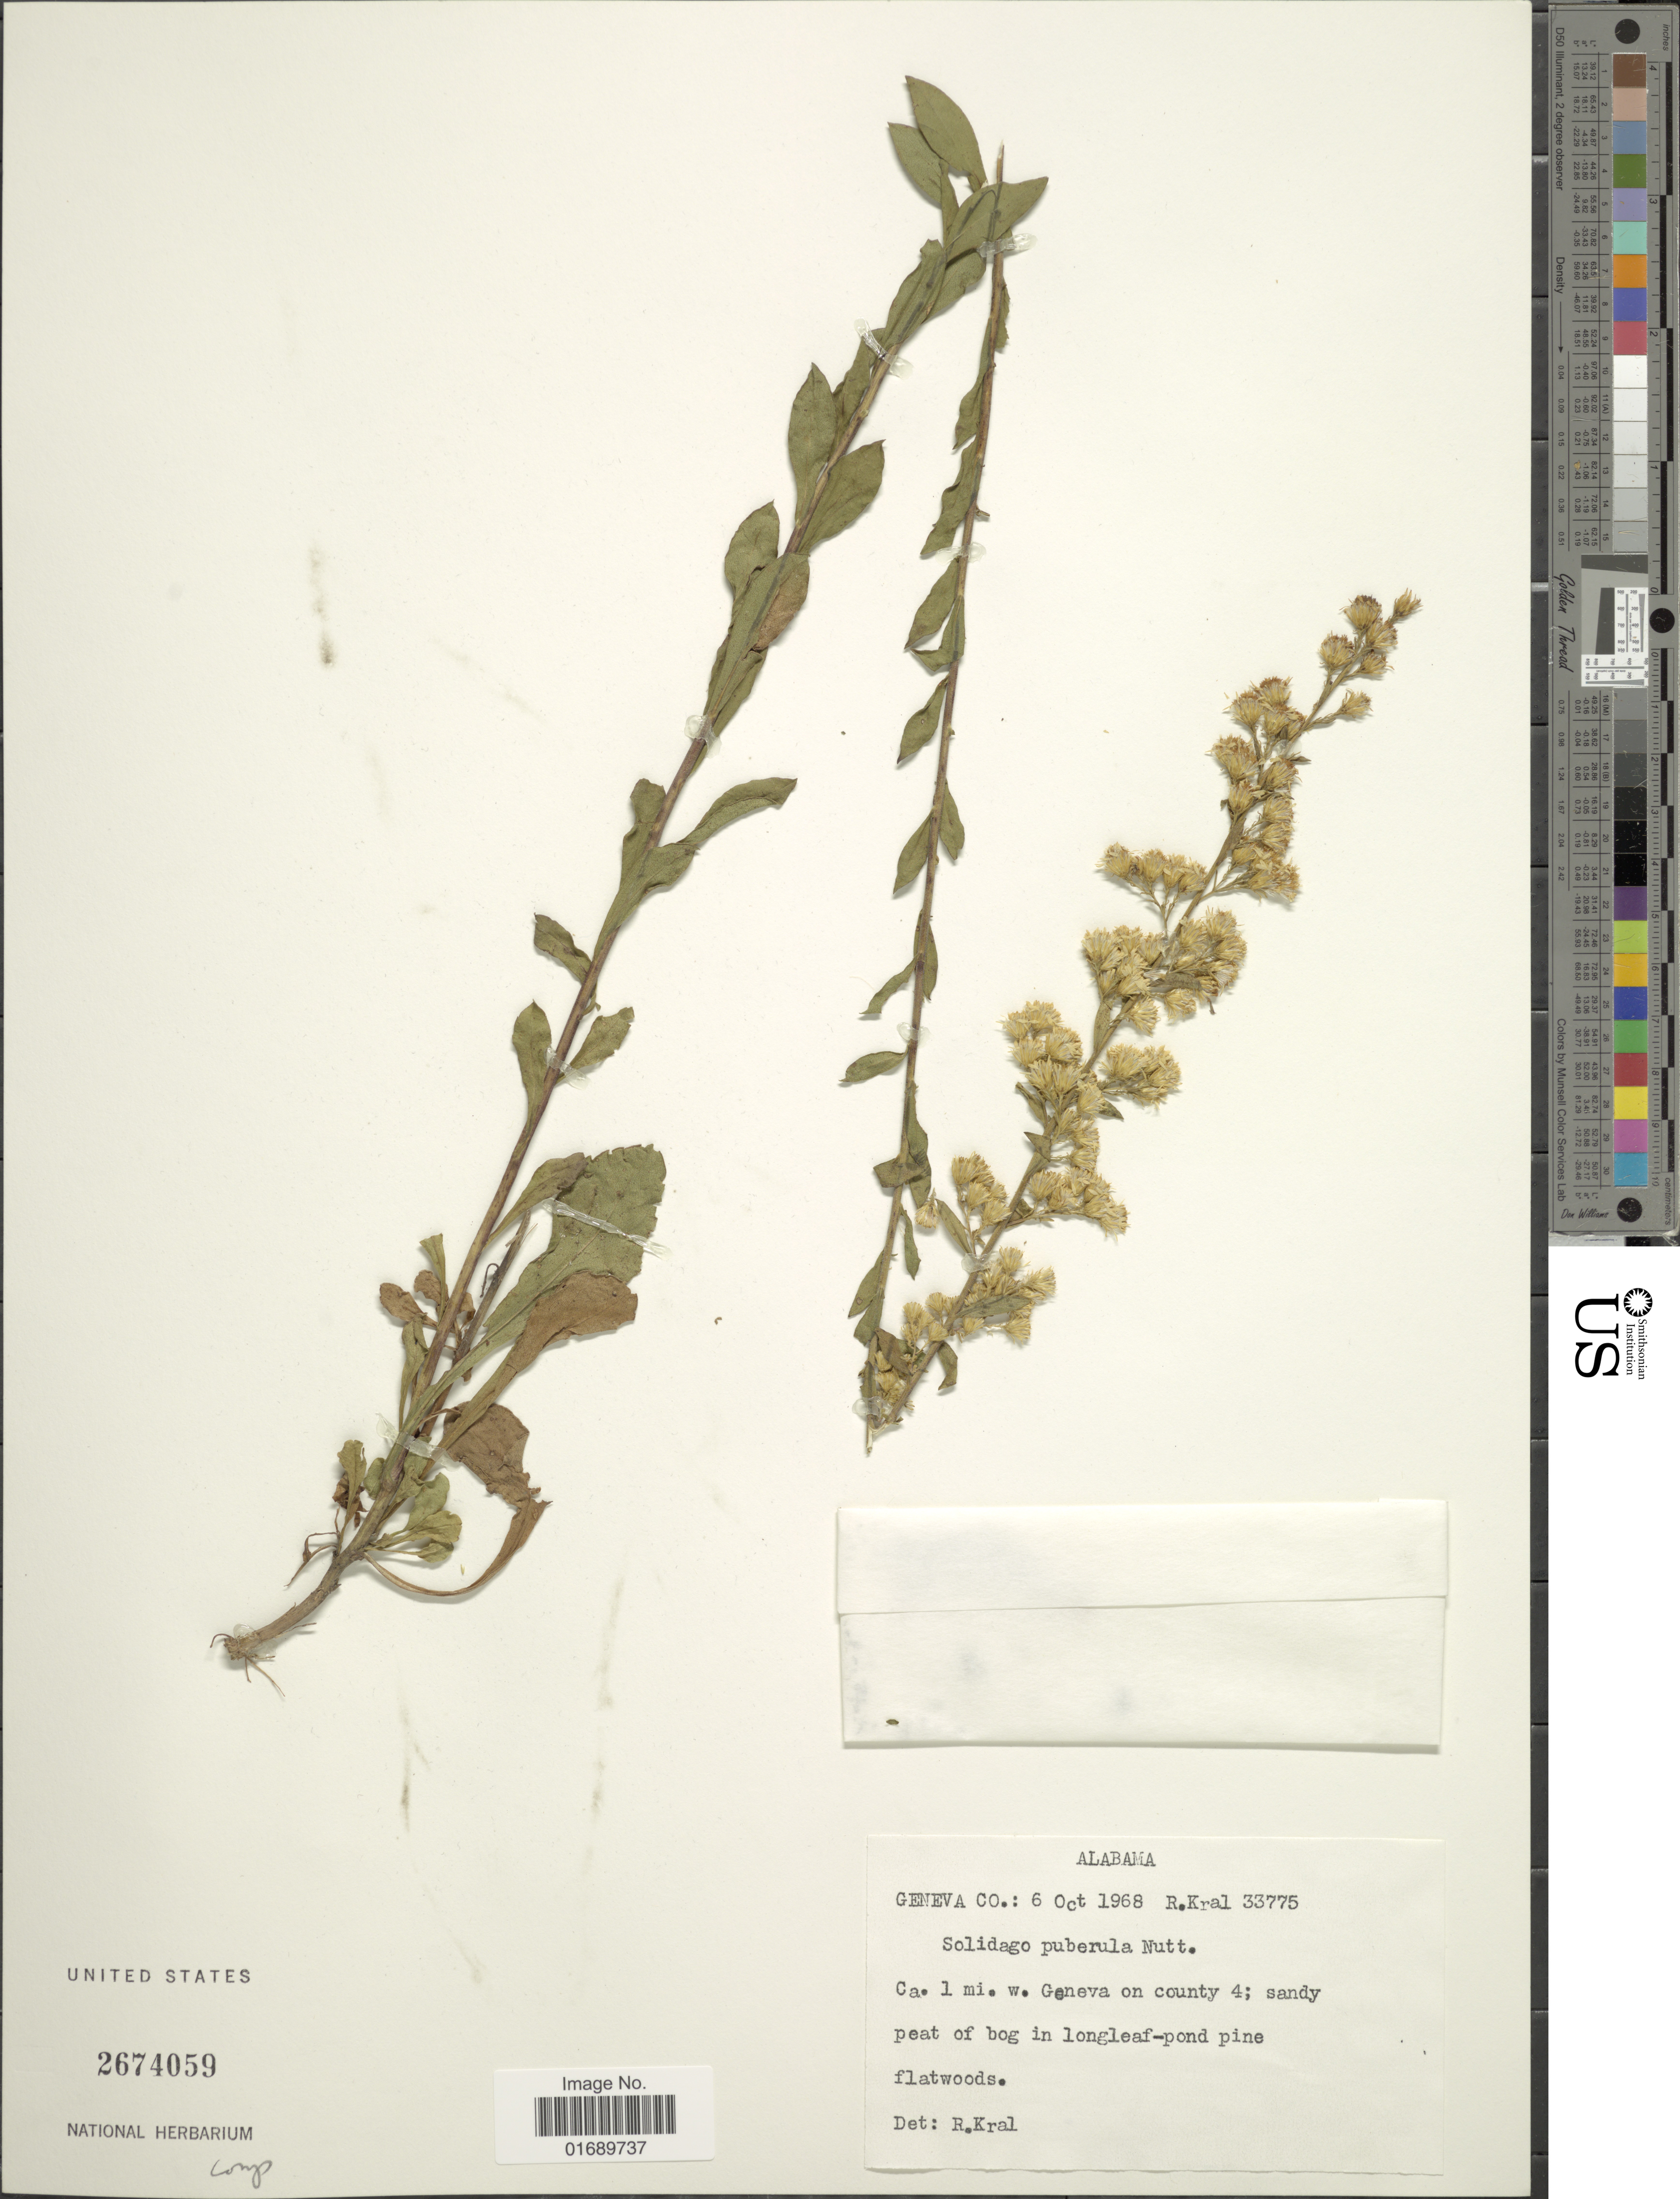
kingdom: Plantae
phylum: Tracheophyta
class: Magnoliopsida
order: Asterales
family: Asteraceae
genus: Solidago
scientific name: Solidago puberula var. pulverulenta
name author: (Nutt.) Chapman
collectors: R. Kral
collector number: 33775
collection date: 1968-10-06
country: United States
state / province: Alabama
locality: Geneva Co, Ca. 1 mi w. Geneva on county 4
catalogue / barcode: US 2674059